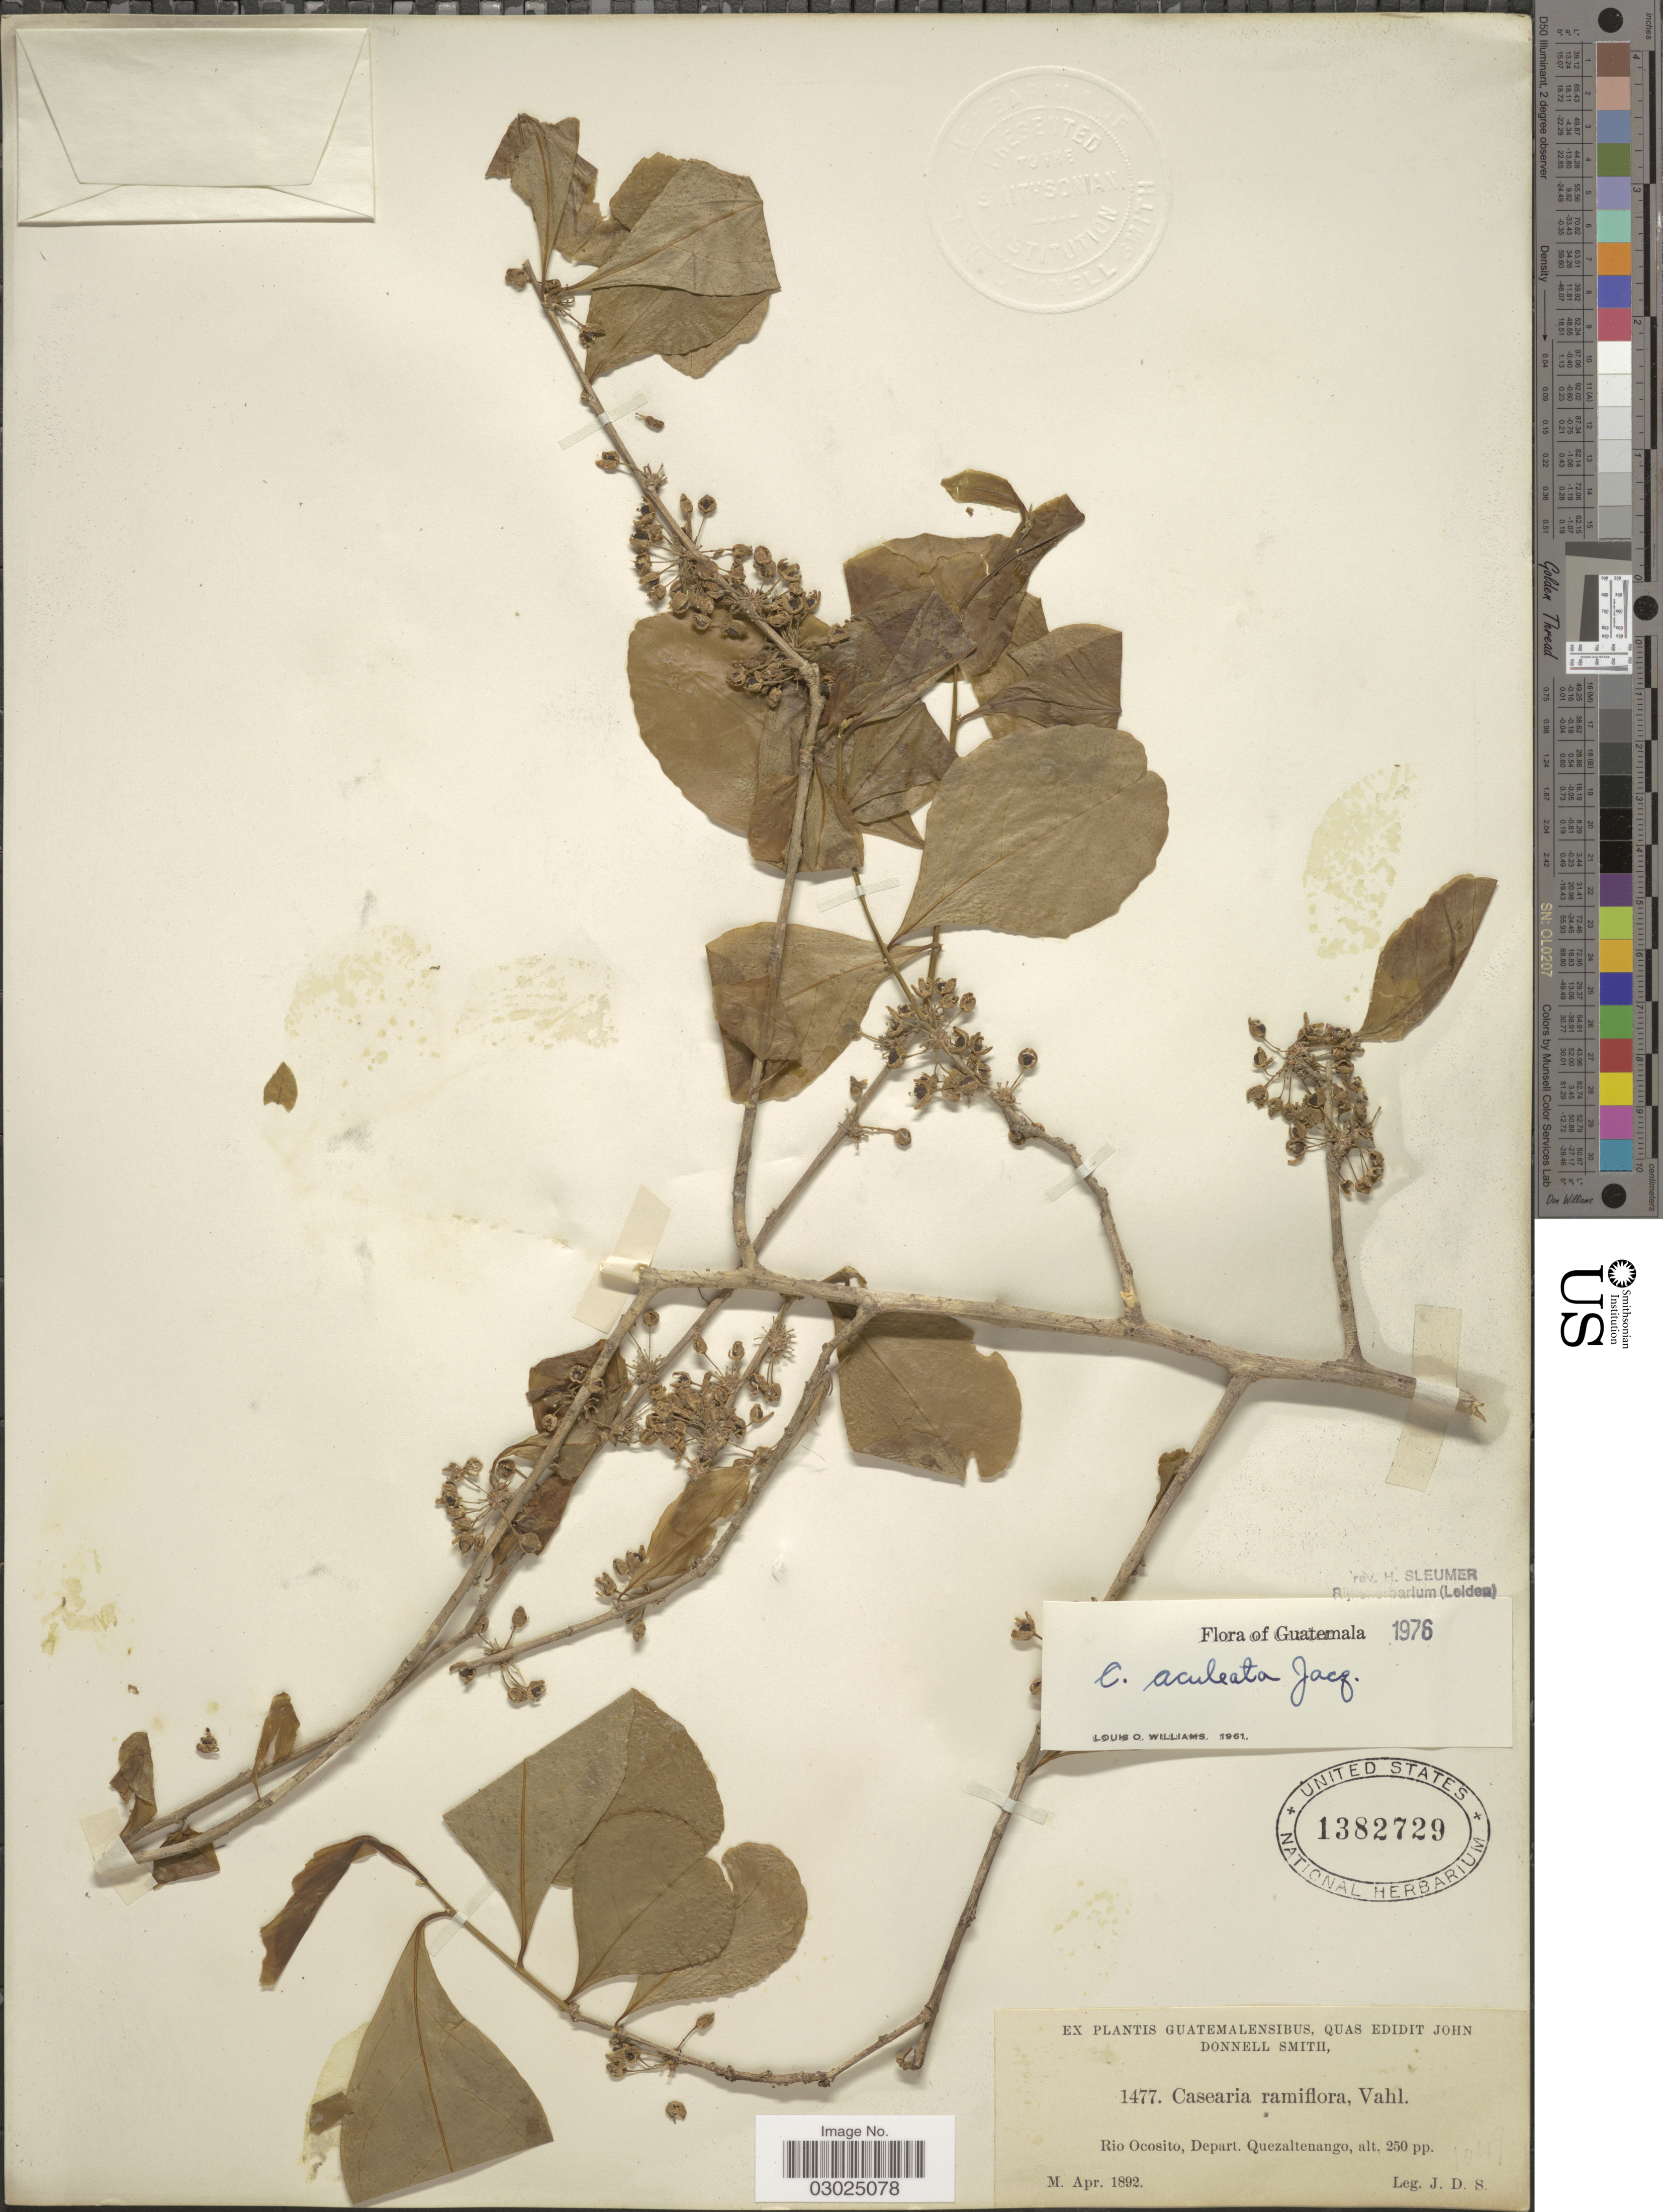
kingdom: Plantae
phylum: Tracheophyta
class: Magnoliopsida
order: Malpighiales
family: Salicaceae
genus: Casearia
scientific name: Casearia aculeata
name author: Jacq.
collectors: J. Donnell Smith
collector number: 1477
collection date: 1892-04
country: Guatemala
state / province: Quetzaltenango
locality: Rio Ocosito, Depart. Quezaltenango.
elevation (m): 76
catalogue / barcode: US 1382729